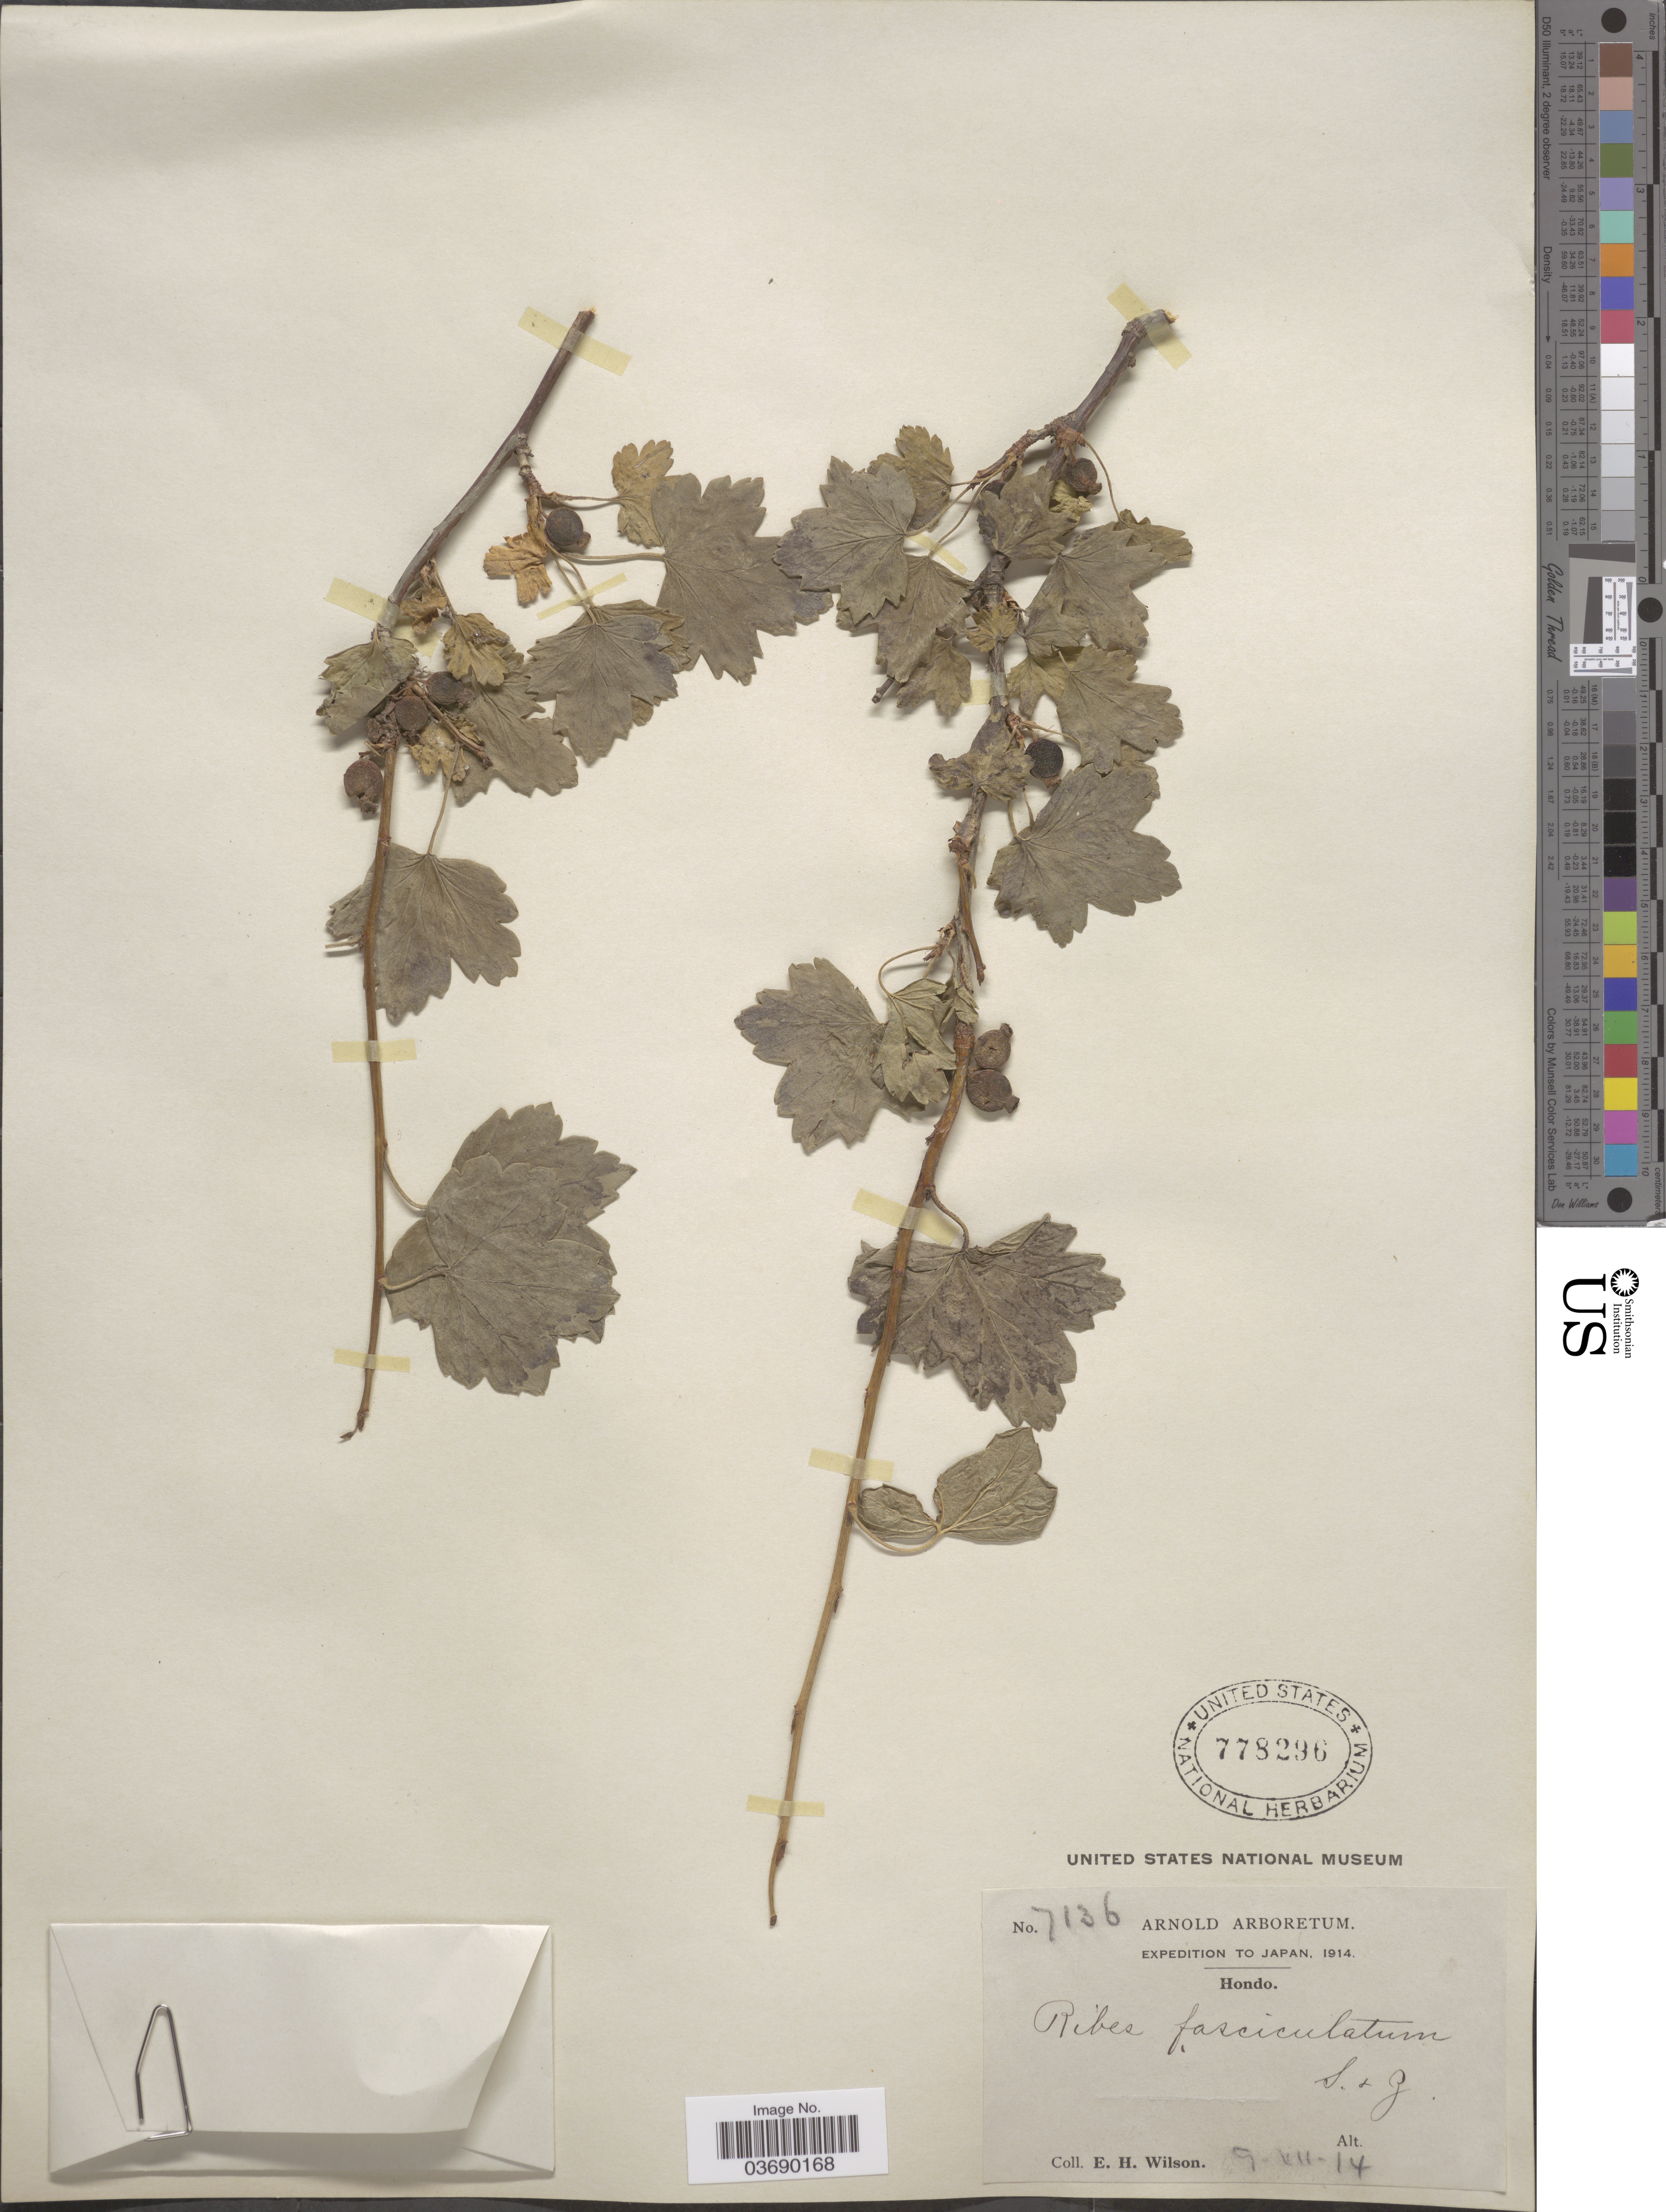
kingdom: Plantae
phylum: Tracheophyta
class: Magnoliopsida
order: Saxifragales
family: Grossulariaceae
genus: Ribes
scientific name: Ribes fasciculatum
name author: Siebold & Zucc.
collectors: E. Wilson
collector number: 7136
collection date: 1914-07-09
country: Japan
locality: Hondo.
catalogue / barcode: US 778296